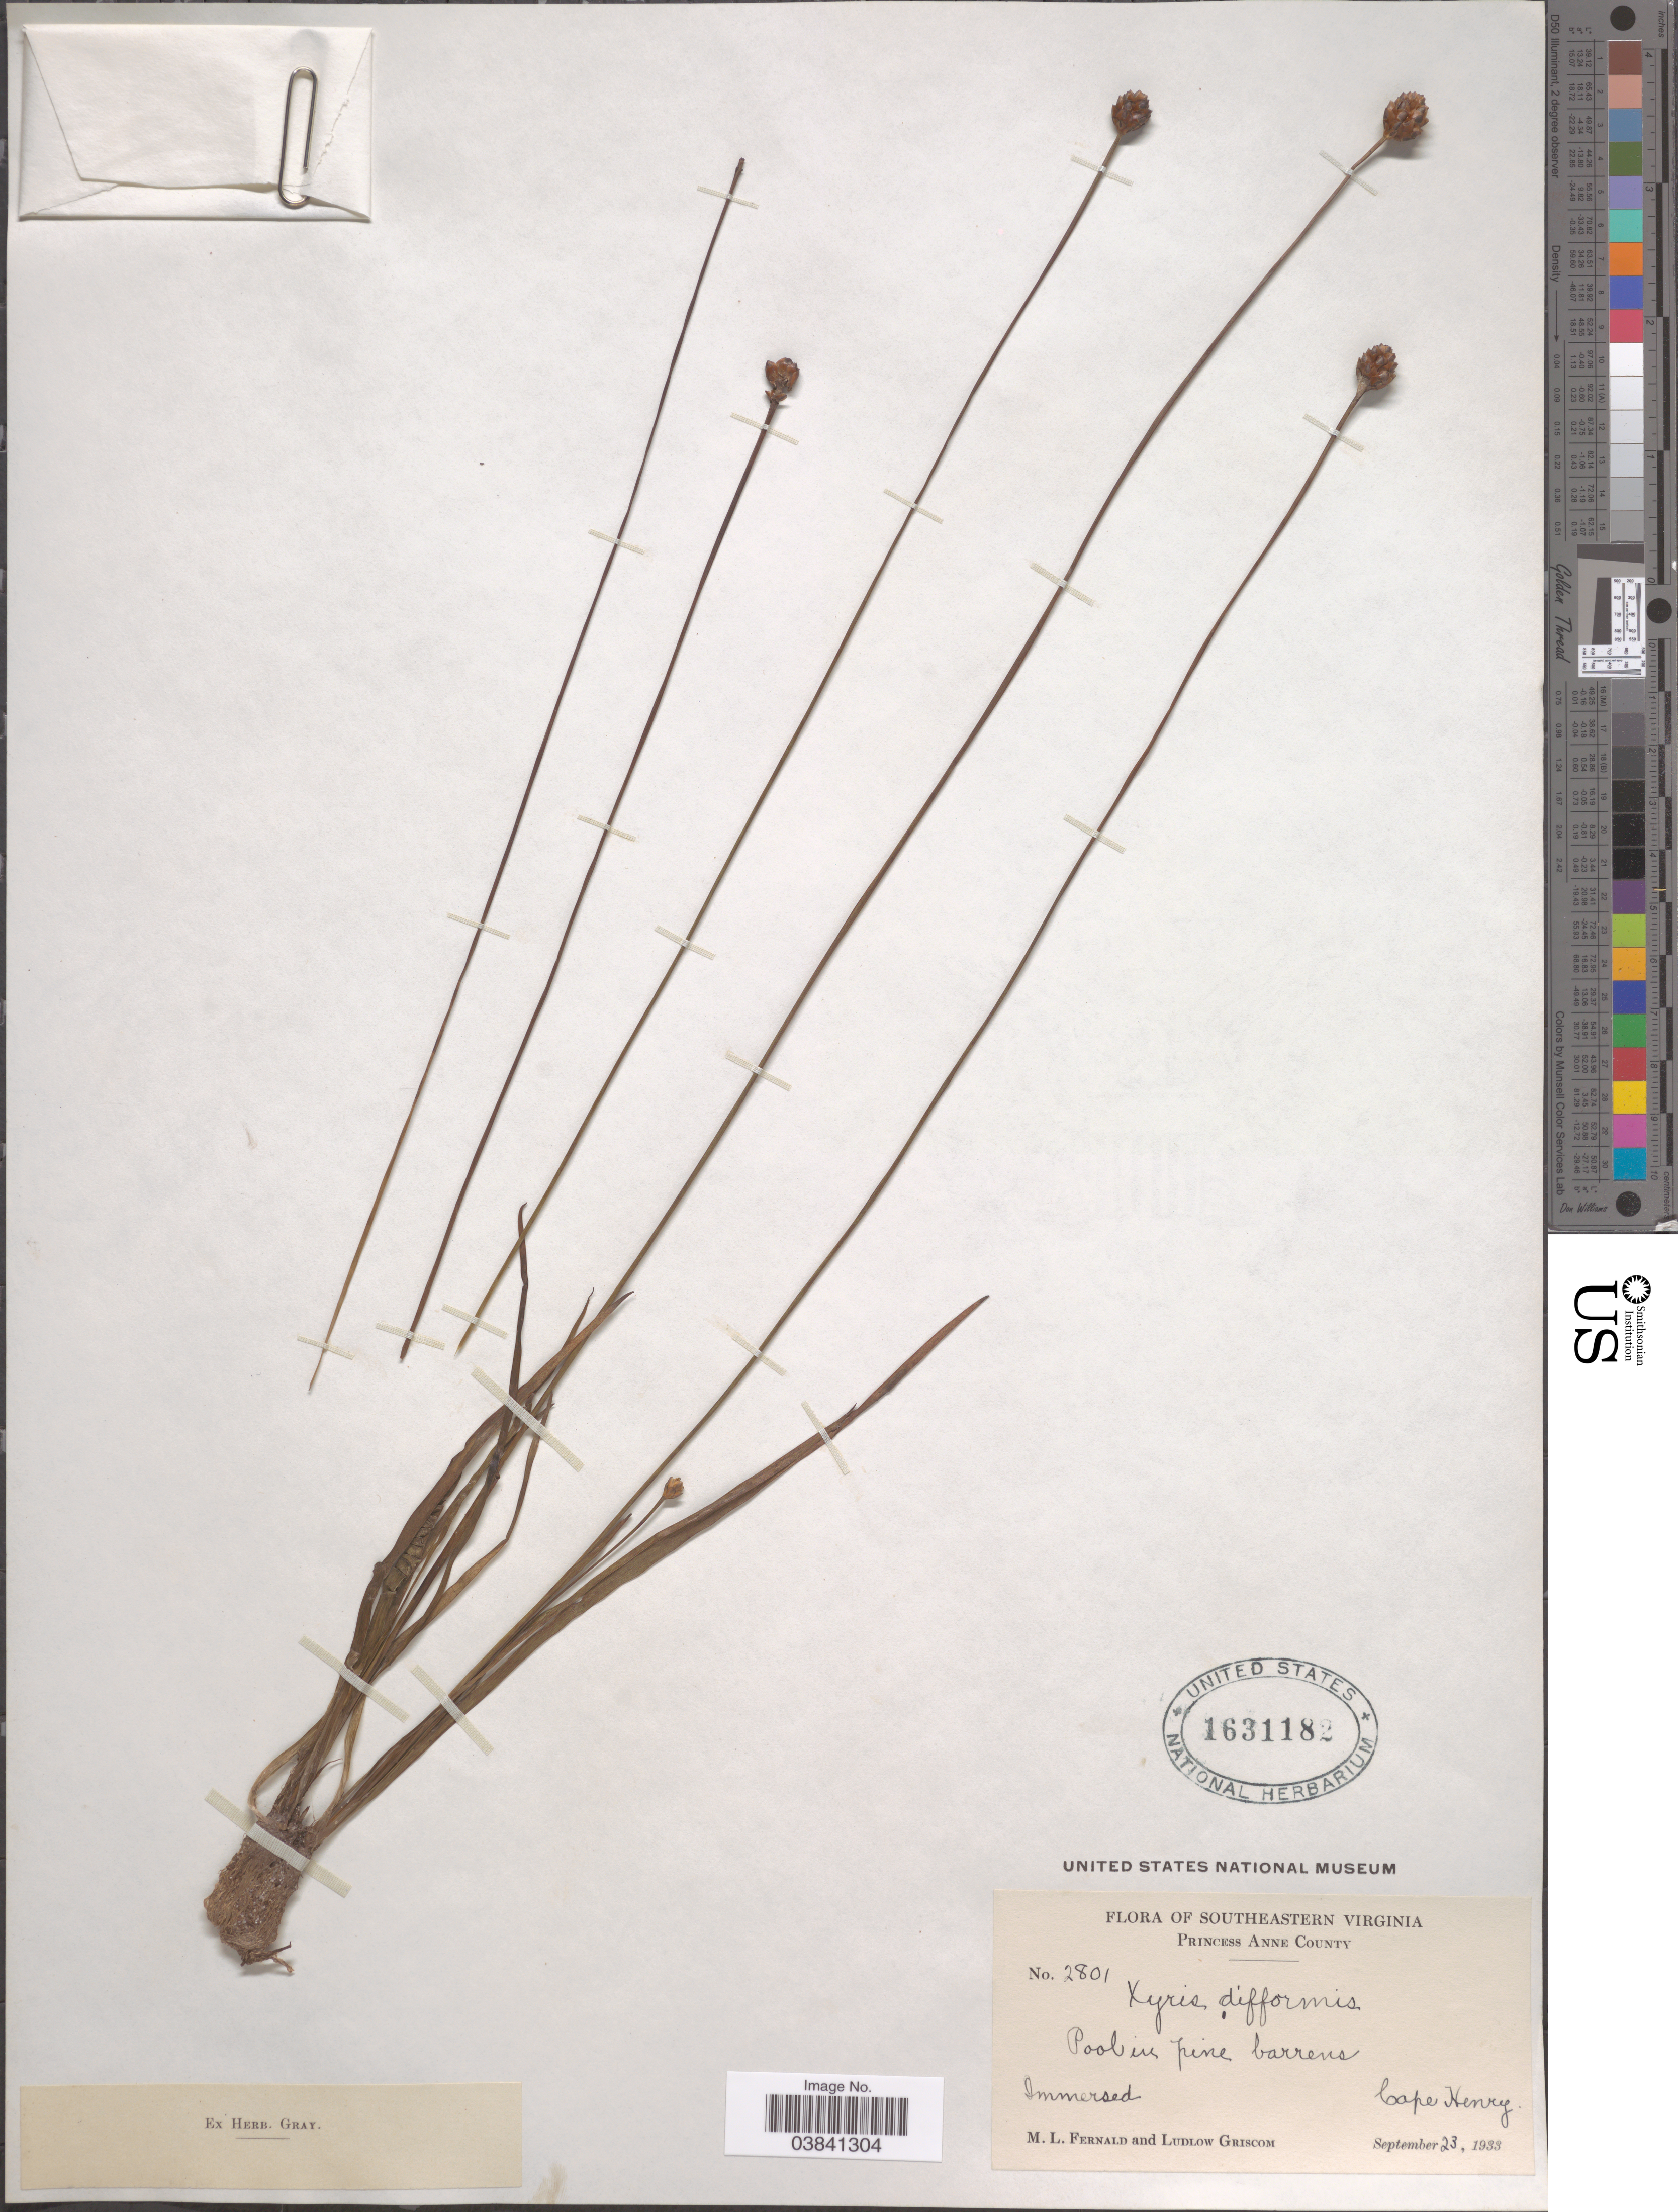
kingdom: Plantae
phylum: Tracheophyta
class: Liliopsida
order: Poales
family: Xyridaceae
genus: Xyris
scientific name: Xyris difformis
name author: Chapm.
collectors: M. L. Fernald & L. Griscom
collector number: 2801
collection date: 1933-09-23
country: United States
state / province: Virginia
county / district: City of Virginia Beach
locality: Southeastern Virginia. Princess Anne County. Cape Henry.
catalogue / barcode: US 1631182